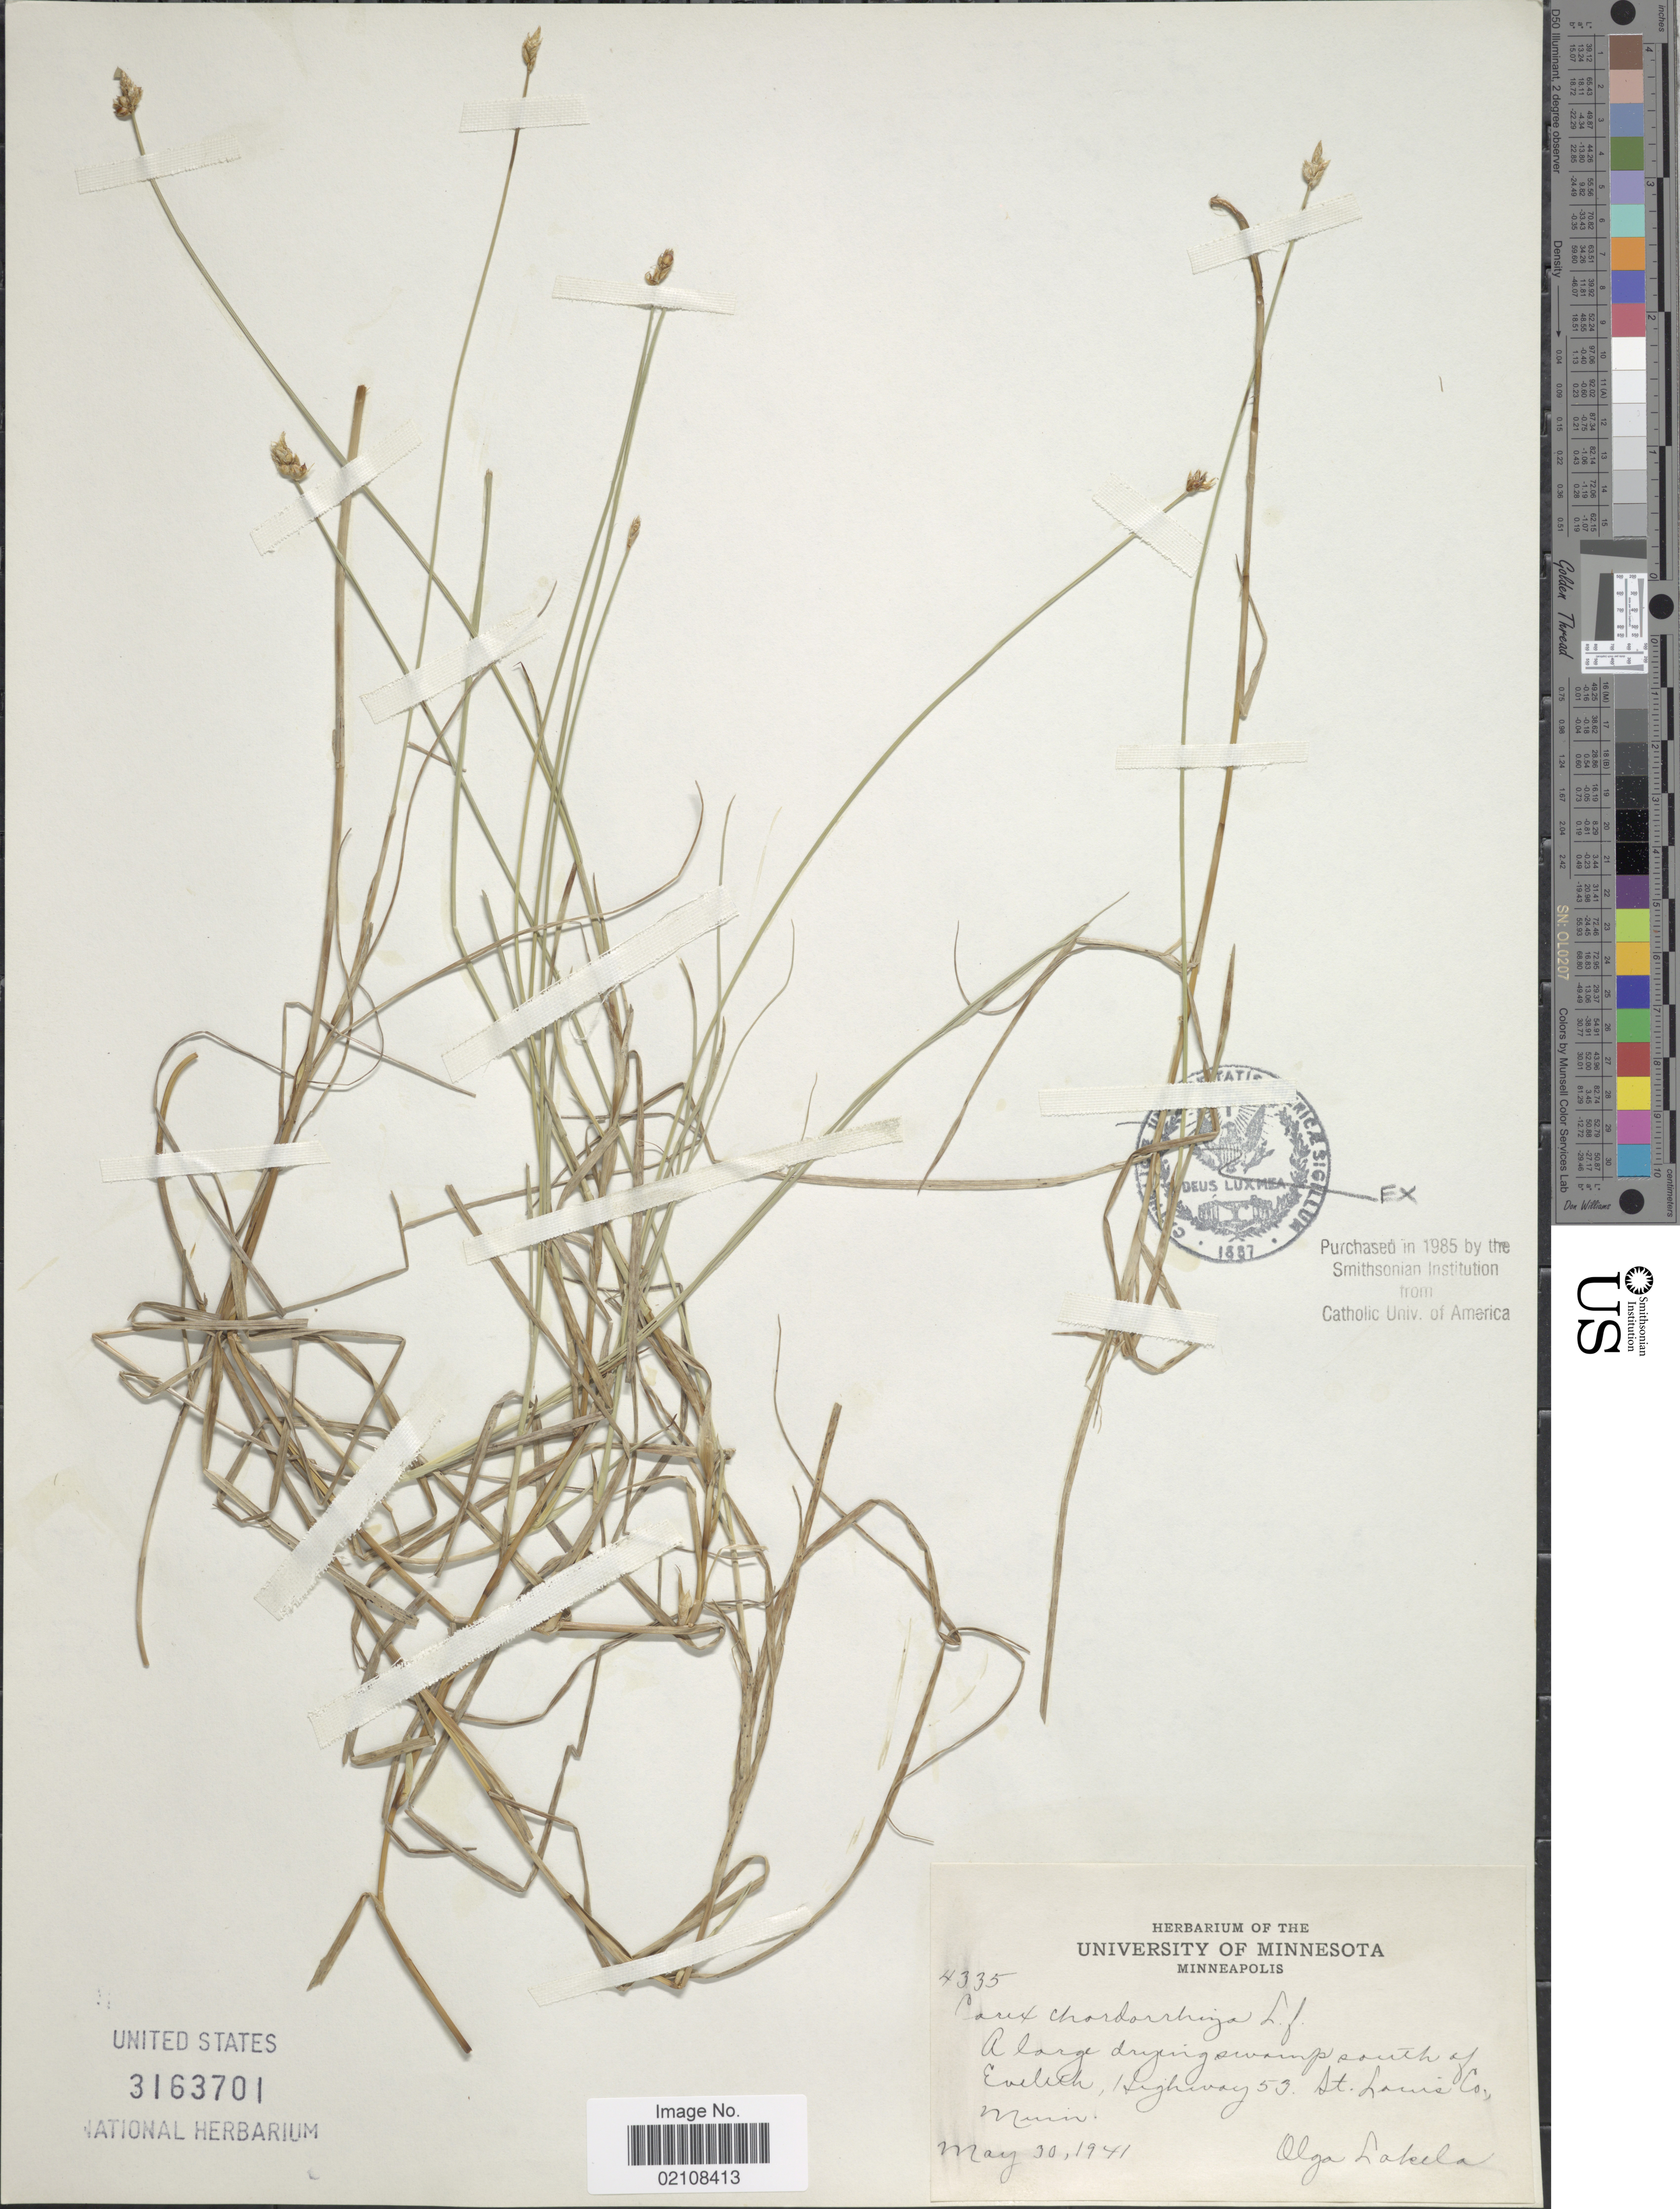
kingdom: Plantae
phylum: Tracheophyta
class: Liliopsida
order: Poales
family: Cyperaceae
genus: Carex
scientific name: Carex chordorrhiza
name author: L. f.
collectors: O. K. Lakela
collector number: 4335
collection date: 1941-05-30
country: United States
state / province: Minnesota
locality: A large drying swamp south of Eveleth, Highway 53. St. Louis Co., Minn.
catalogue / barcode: US 3163701